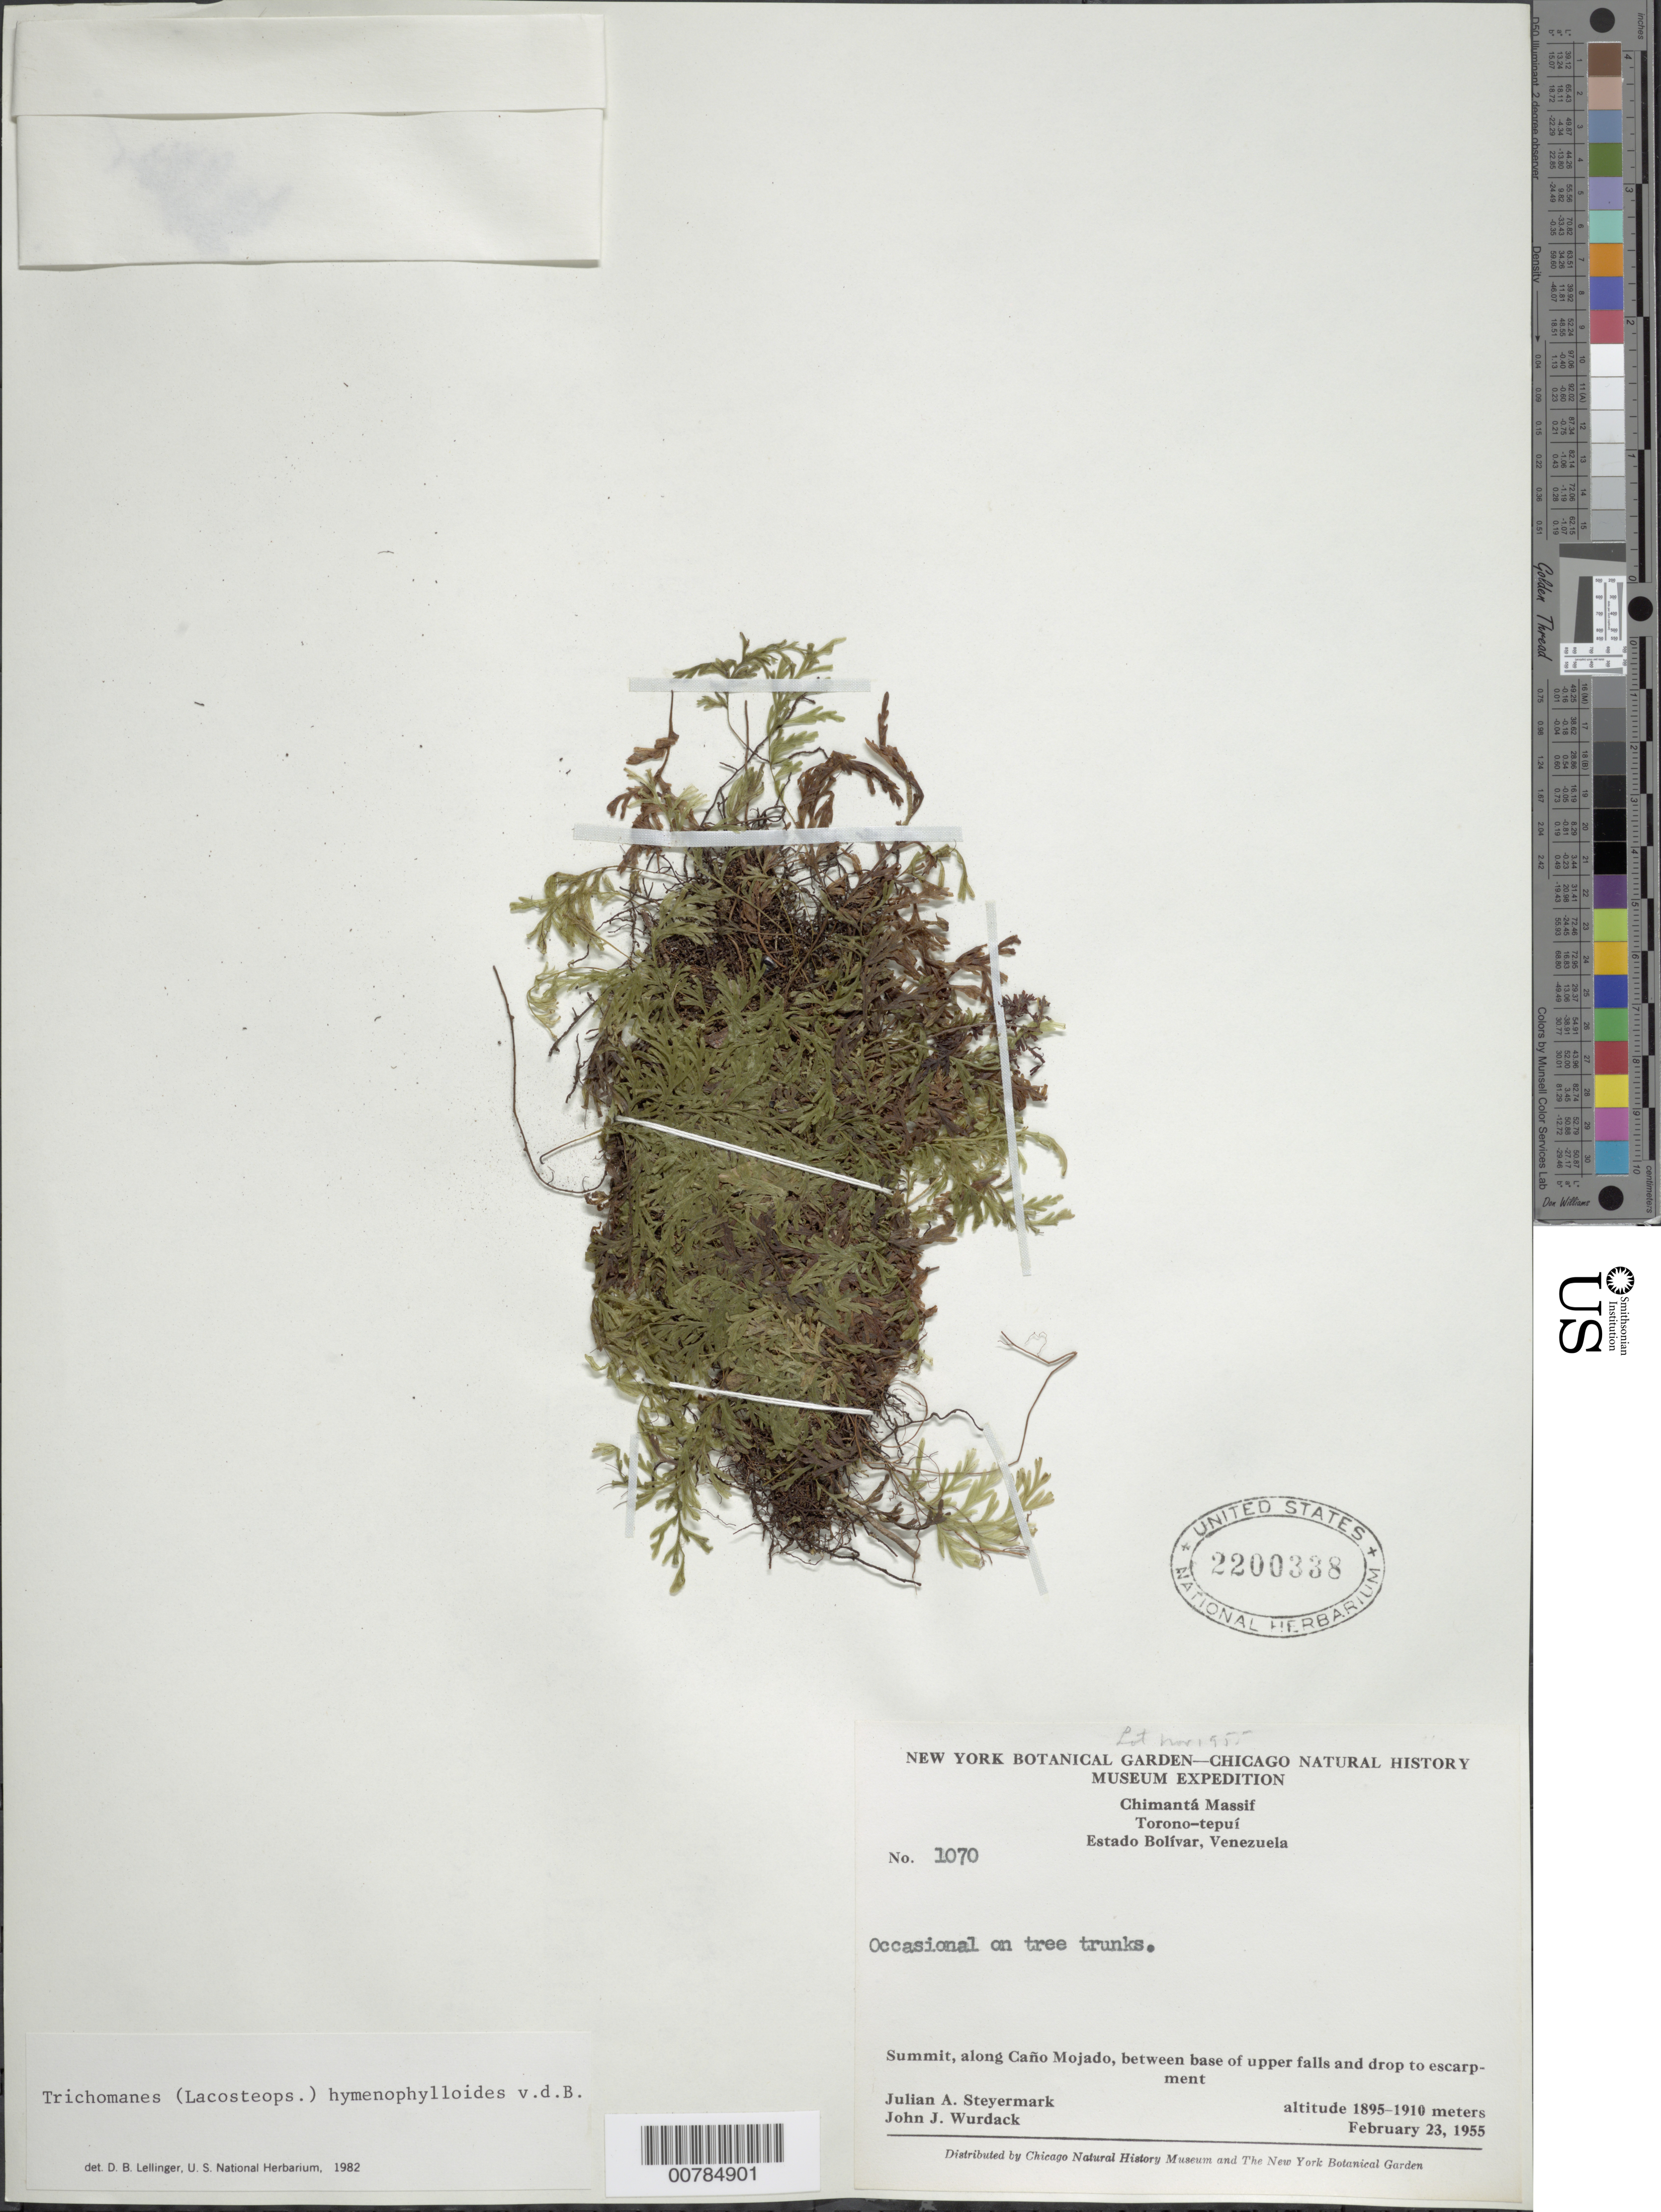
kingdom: Plantae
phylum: Tracheophyta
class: Polypodiopsida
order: Hymenophyllales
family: Hymenophyllaceae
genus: Polyphlebium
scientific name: Polyphlebium hymenophylloides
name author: (Bosch) Ebihara & Dubuisson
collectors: J. Steyermark & J. J. Wurdack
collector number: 55 1070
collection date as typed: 23-Feb-55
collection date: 1955-02-23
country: Venezuela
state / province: Bolívar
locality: Chimantá Massif, Caño Mojado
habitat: Tree trunks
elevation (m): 1895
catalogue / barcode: US 2200338